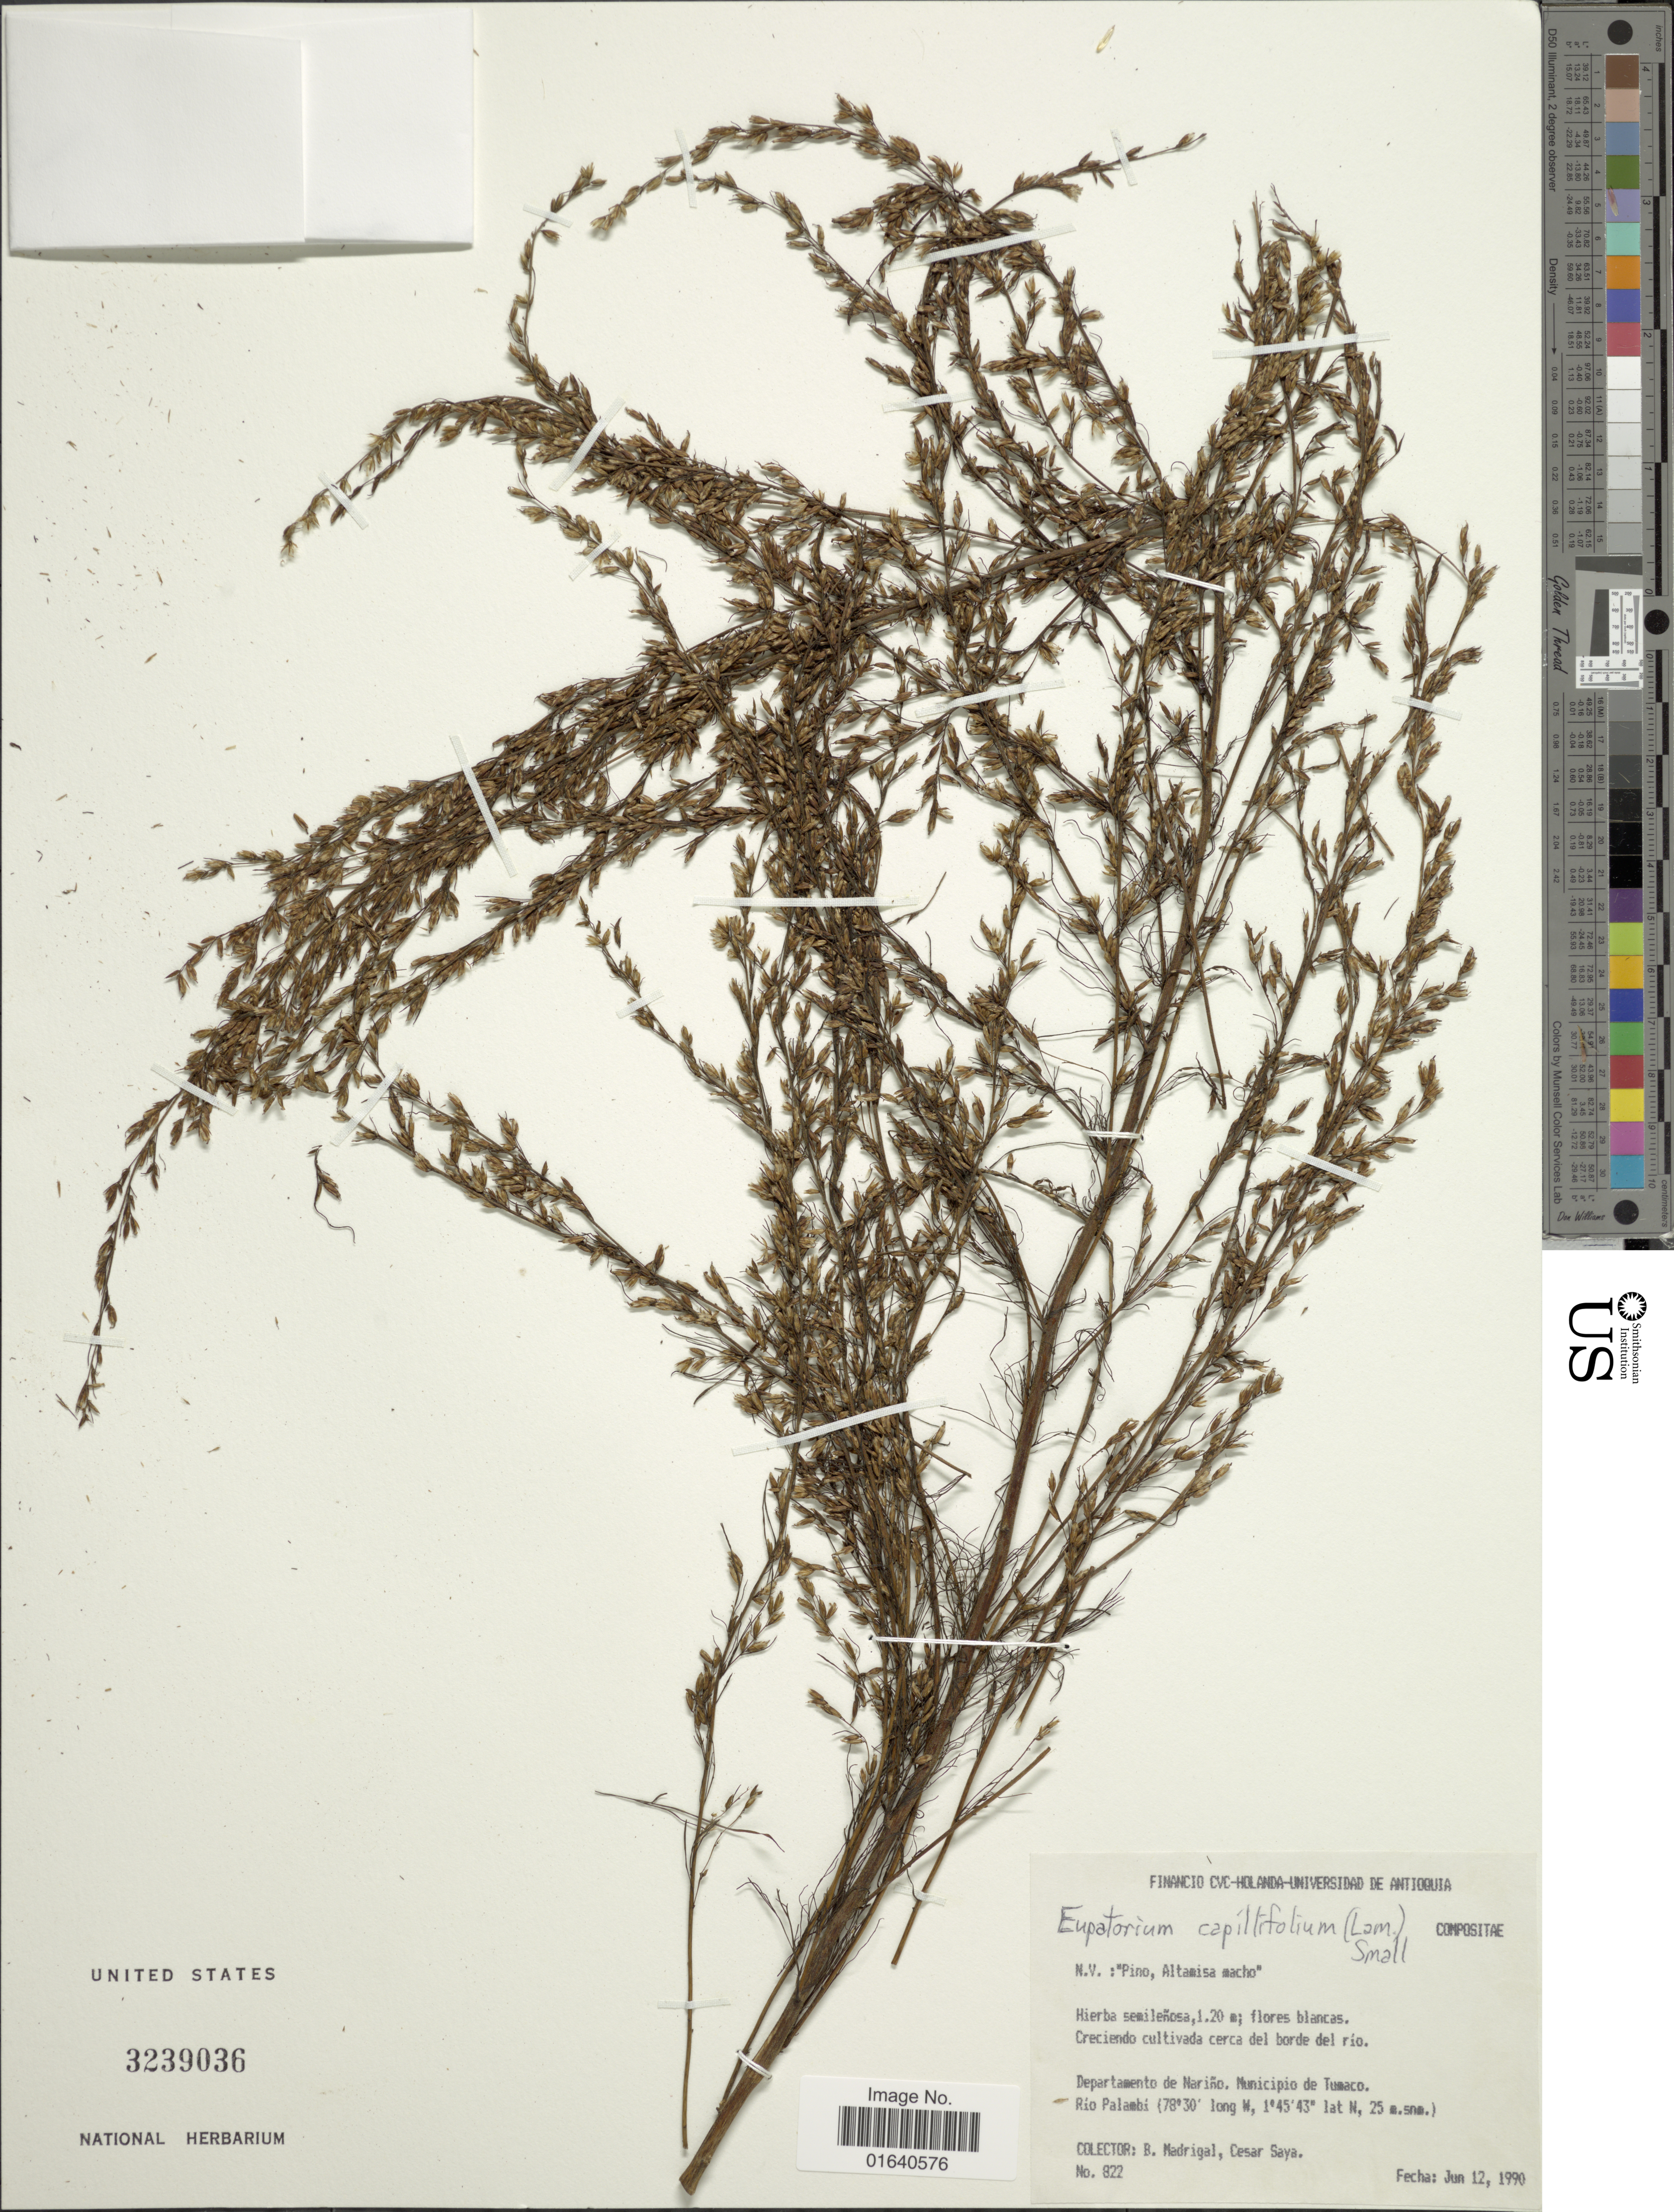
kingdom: Plantae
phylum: Tracheophyta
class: Magnoliopsida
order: Asterales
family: Asteraceae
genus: Eupatorium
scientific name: Eupatorium capillifolium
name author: (Lam.) Small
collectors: B. E. Madrigal & C. Saya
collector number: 822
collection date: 1990-06-12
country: Colombia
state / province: Nariño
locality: Departamento de Nariño: Municpio de Tumaco. Rio Palambi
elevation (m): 25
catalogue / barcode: US 3239036